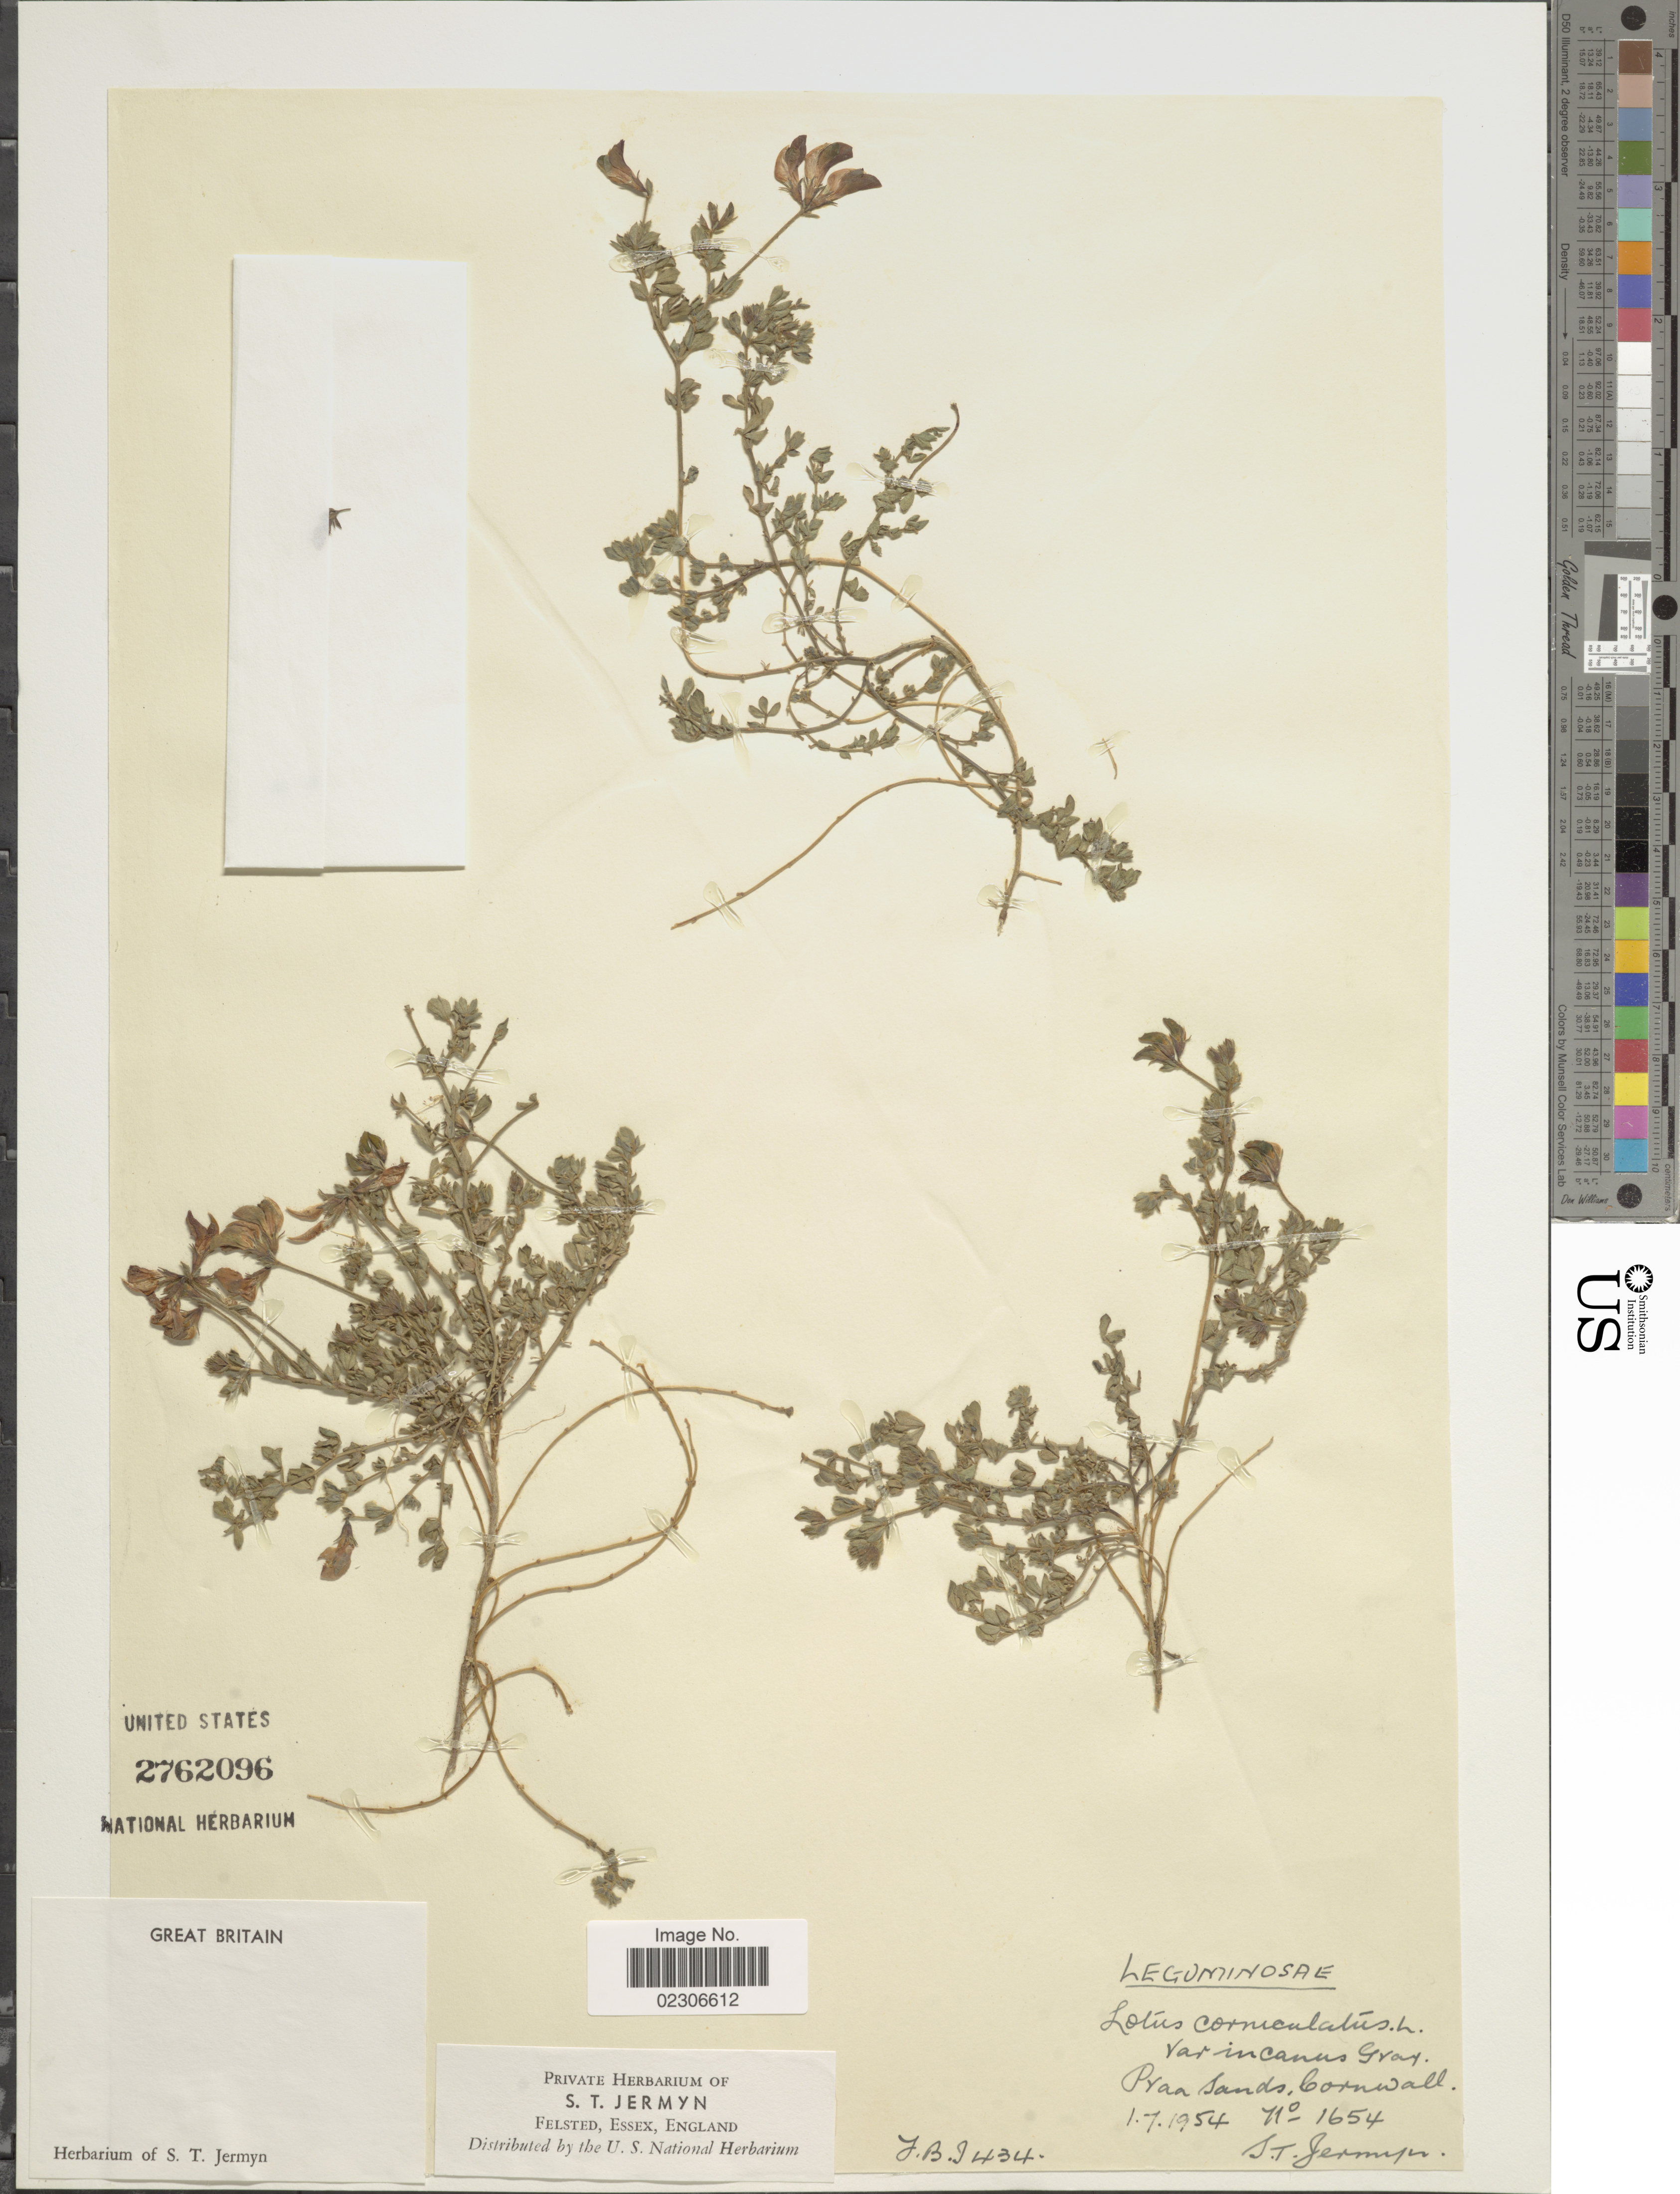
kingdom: Plantae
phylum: Tracheophyta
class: Magnoliopsida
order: Fabales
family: Fabaceae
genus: Lotus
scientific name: Lotus corniculatus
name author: L.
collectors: S. Jermyn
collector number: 1654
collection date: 1954-07-01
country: United Kingdom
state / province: England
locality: Great Britain. Cornwall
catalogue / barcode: US 2762096